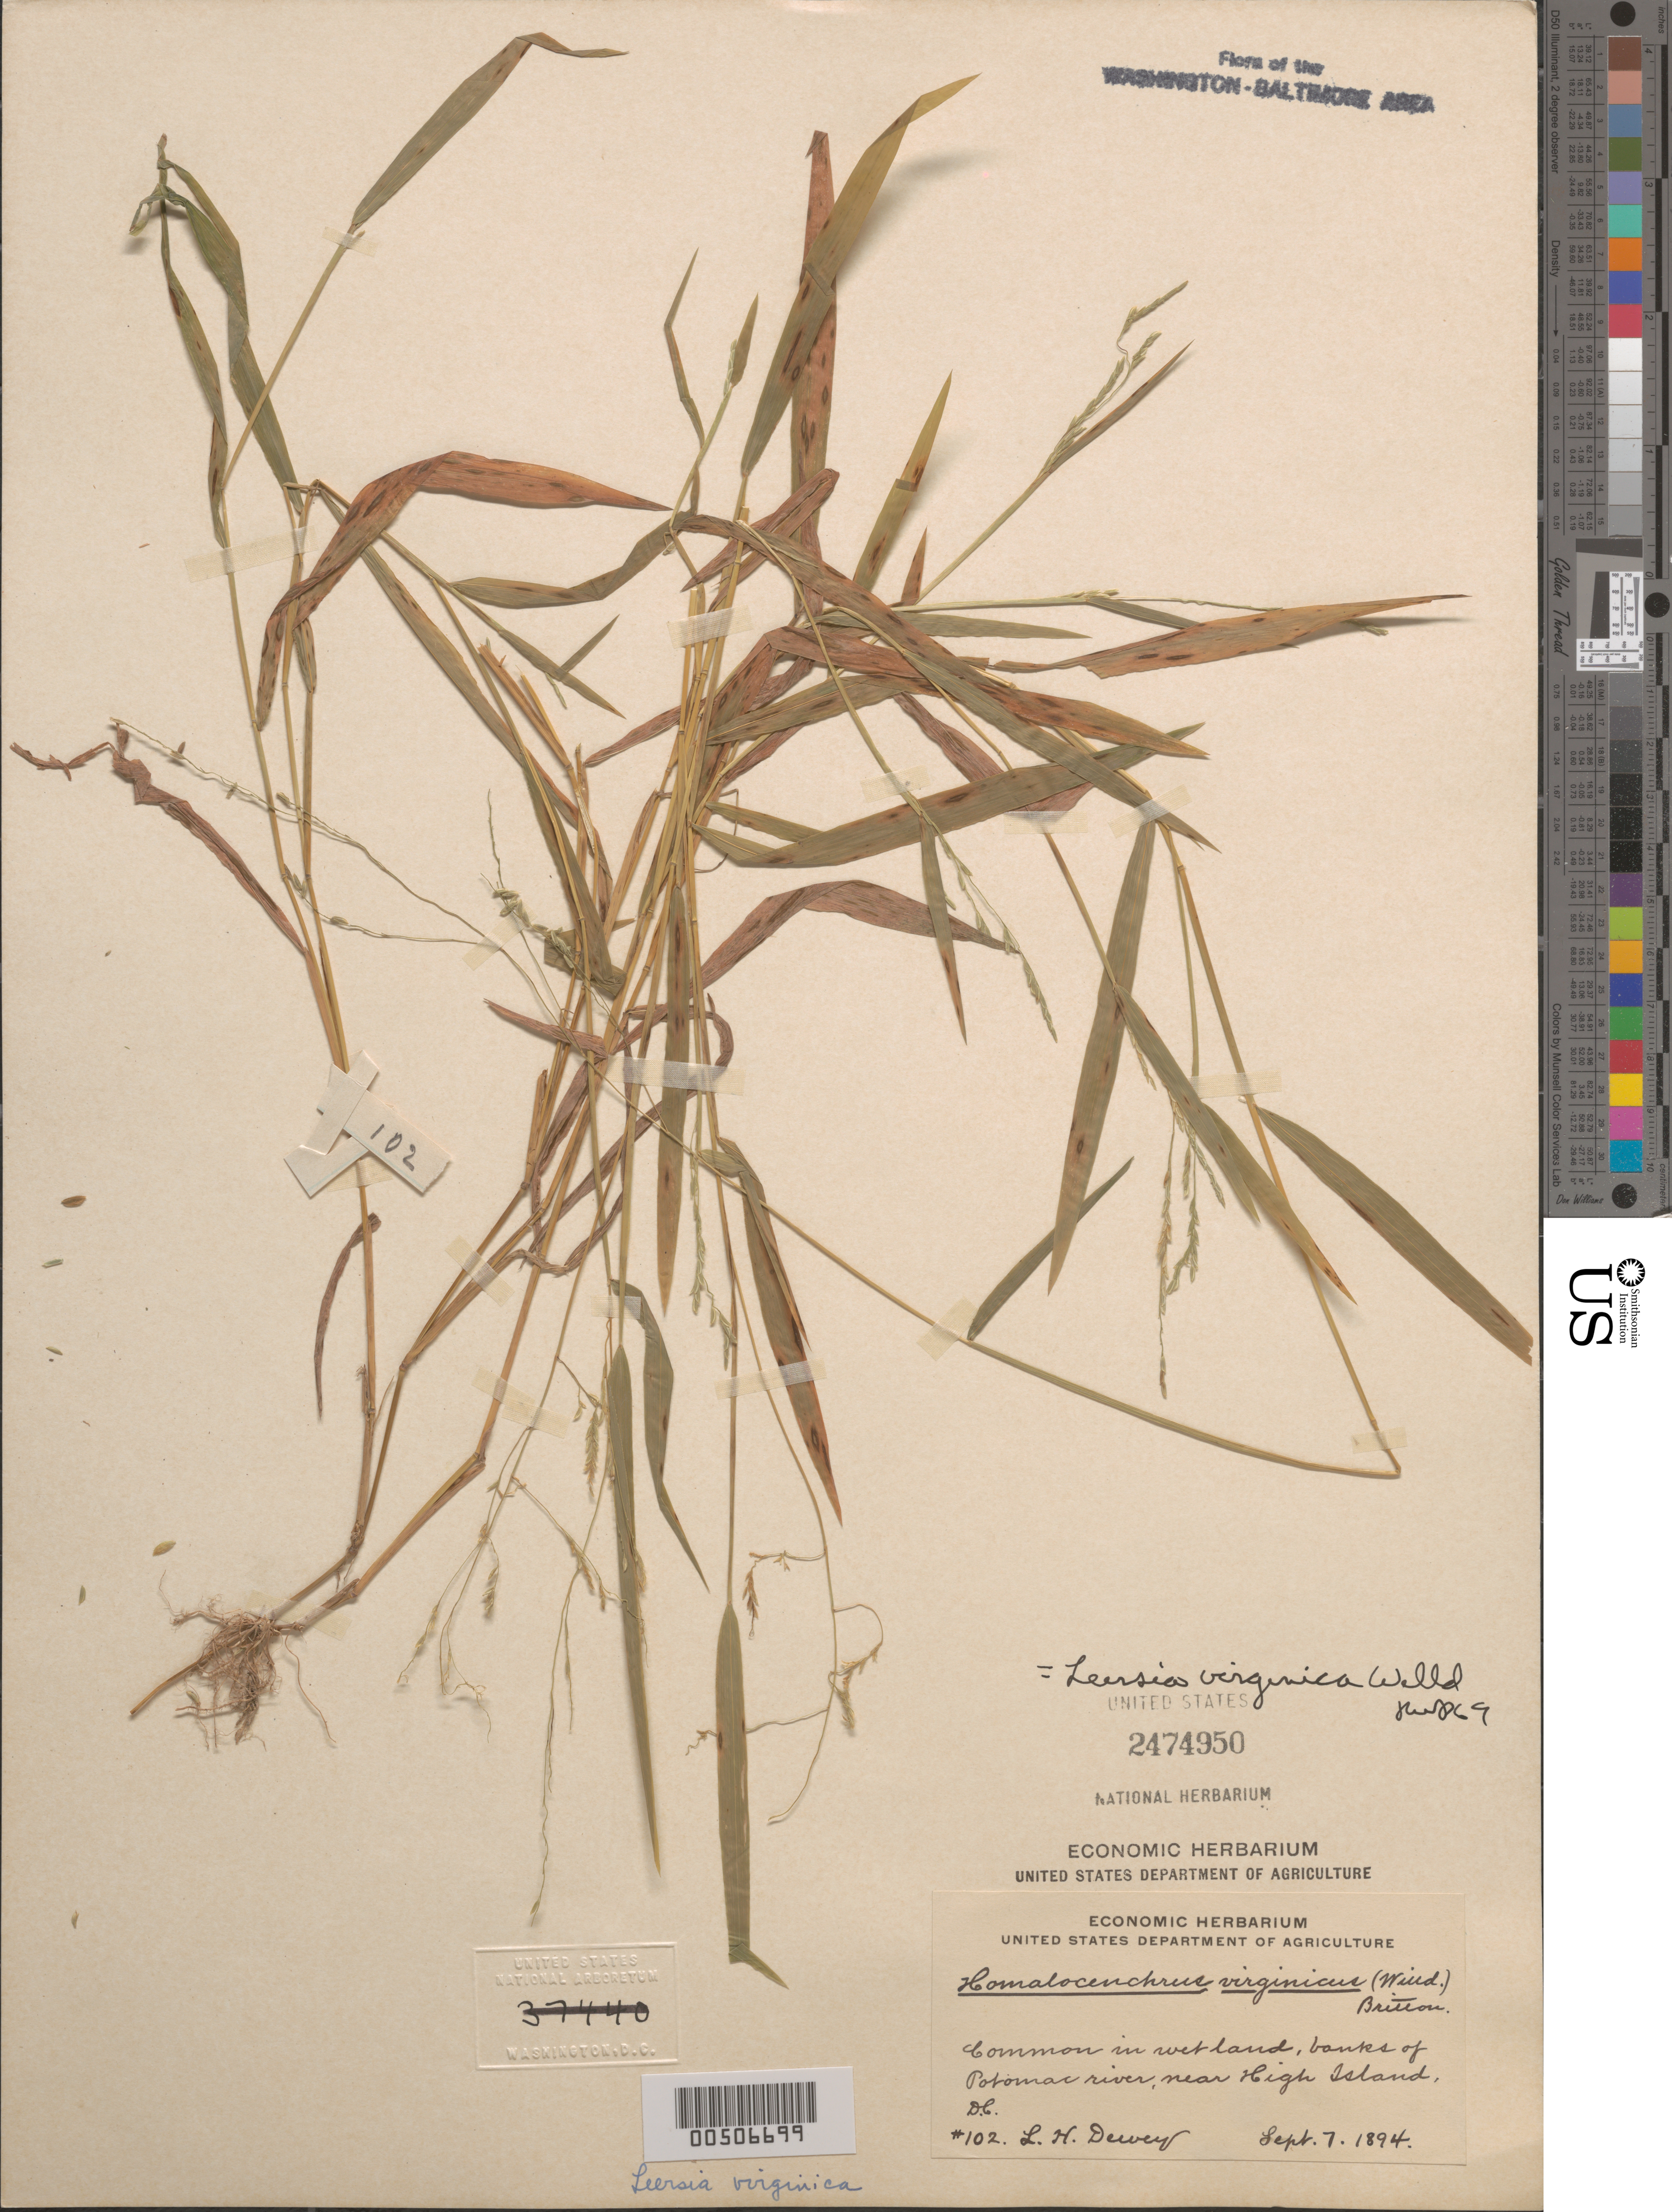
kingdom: Plantae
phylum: Tracheophyta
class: Liliopsida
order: Poales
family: Poaceae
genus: Leersia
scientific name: Leersia virginica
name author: Willd.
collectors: L. H. Dewey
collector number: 102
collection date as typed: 07 Sep 1894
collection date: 1894-09-07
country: United States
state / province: Maryland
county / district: Montgomery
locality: Near High Island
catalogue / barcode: US 2474950